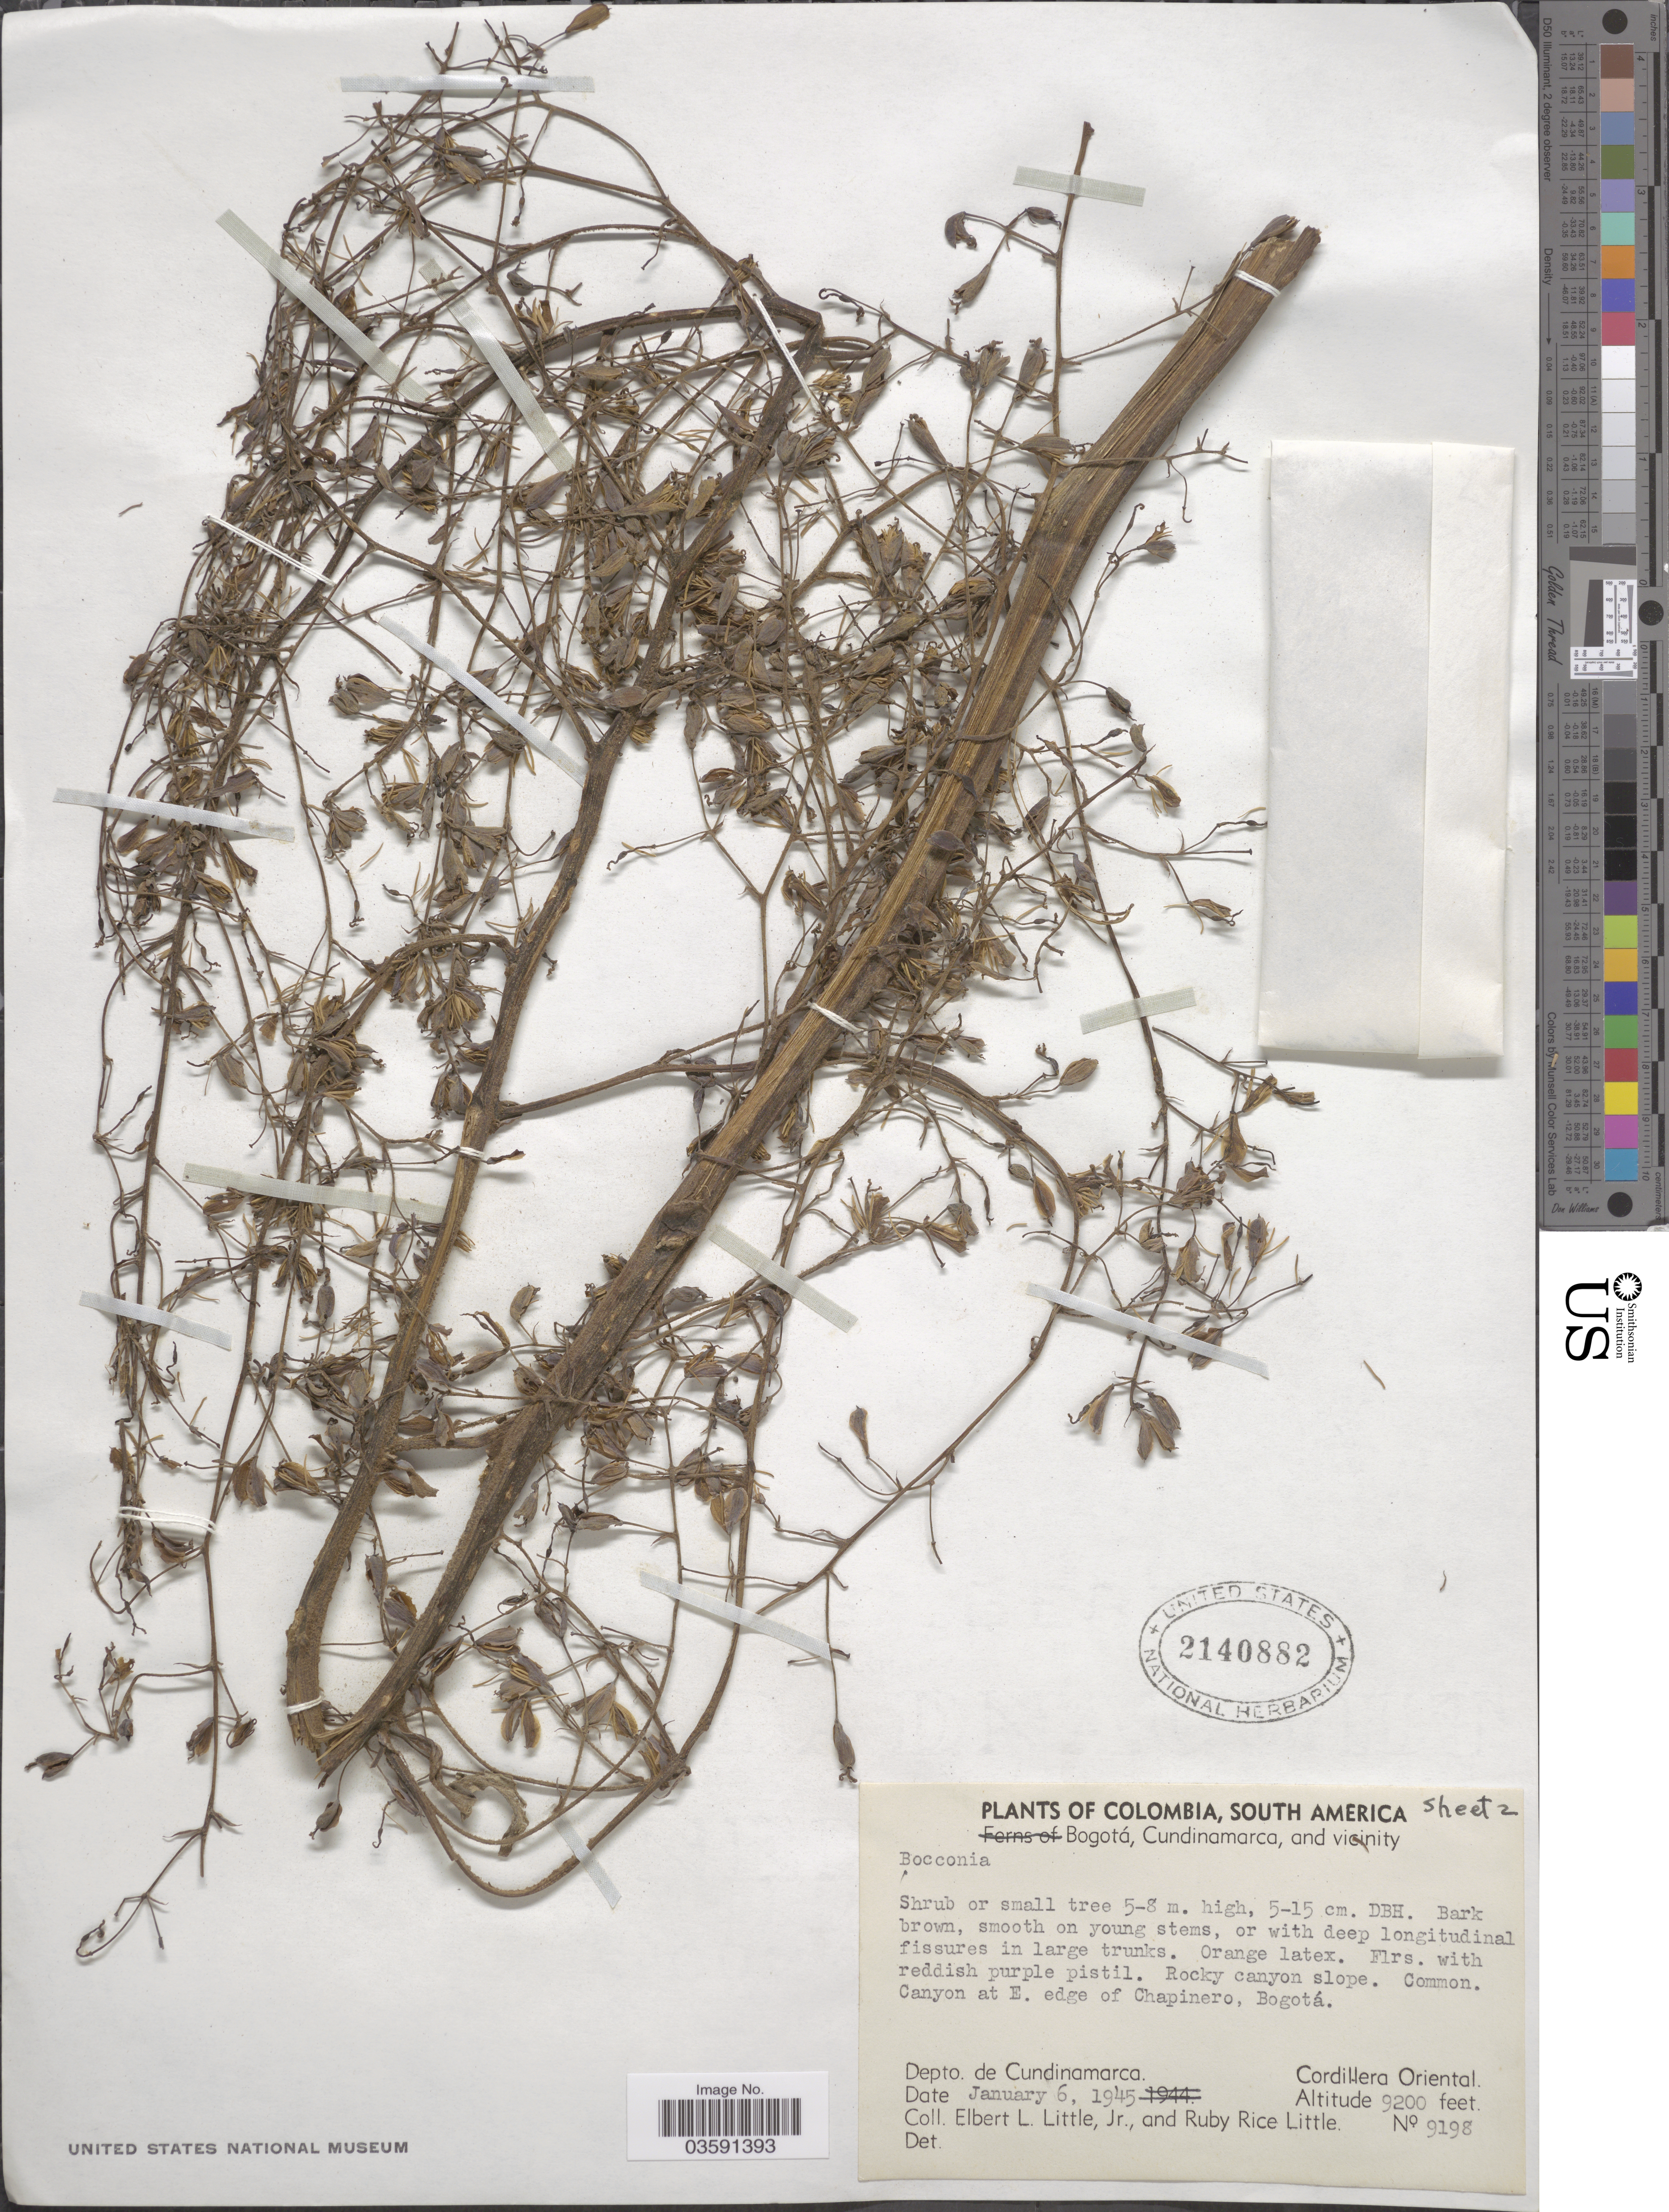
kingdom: Plantae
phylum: Tracheophyta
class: Magnoliopsida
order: Ranunculales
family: Papaveraceae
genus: Bocconia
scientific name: Bocconia sp.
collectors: E. L. Little & R. R. Little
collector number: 9198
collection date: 1945-01-06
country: Colombia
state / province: Cundinamarca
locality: Bogotá, Cundinamarca, and vicinity. Canyon at E. edge of Chapinero, Bogotá. Depto. de Cundinamarca. Cordillera Oriental.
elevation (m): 2804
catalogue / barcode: US 2140882